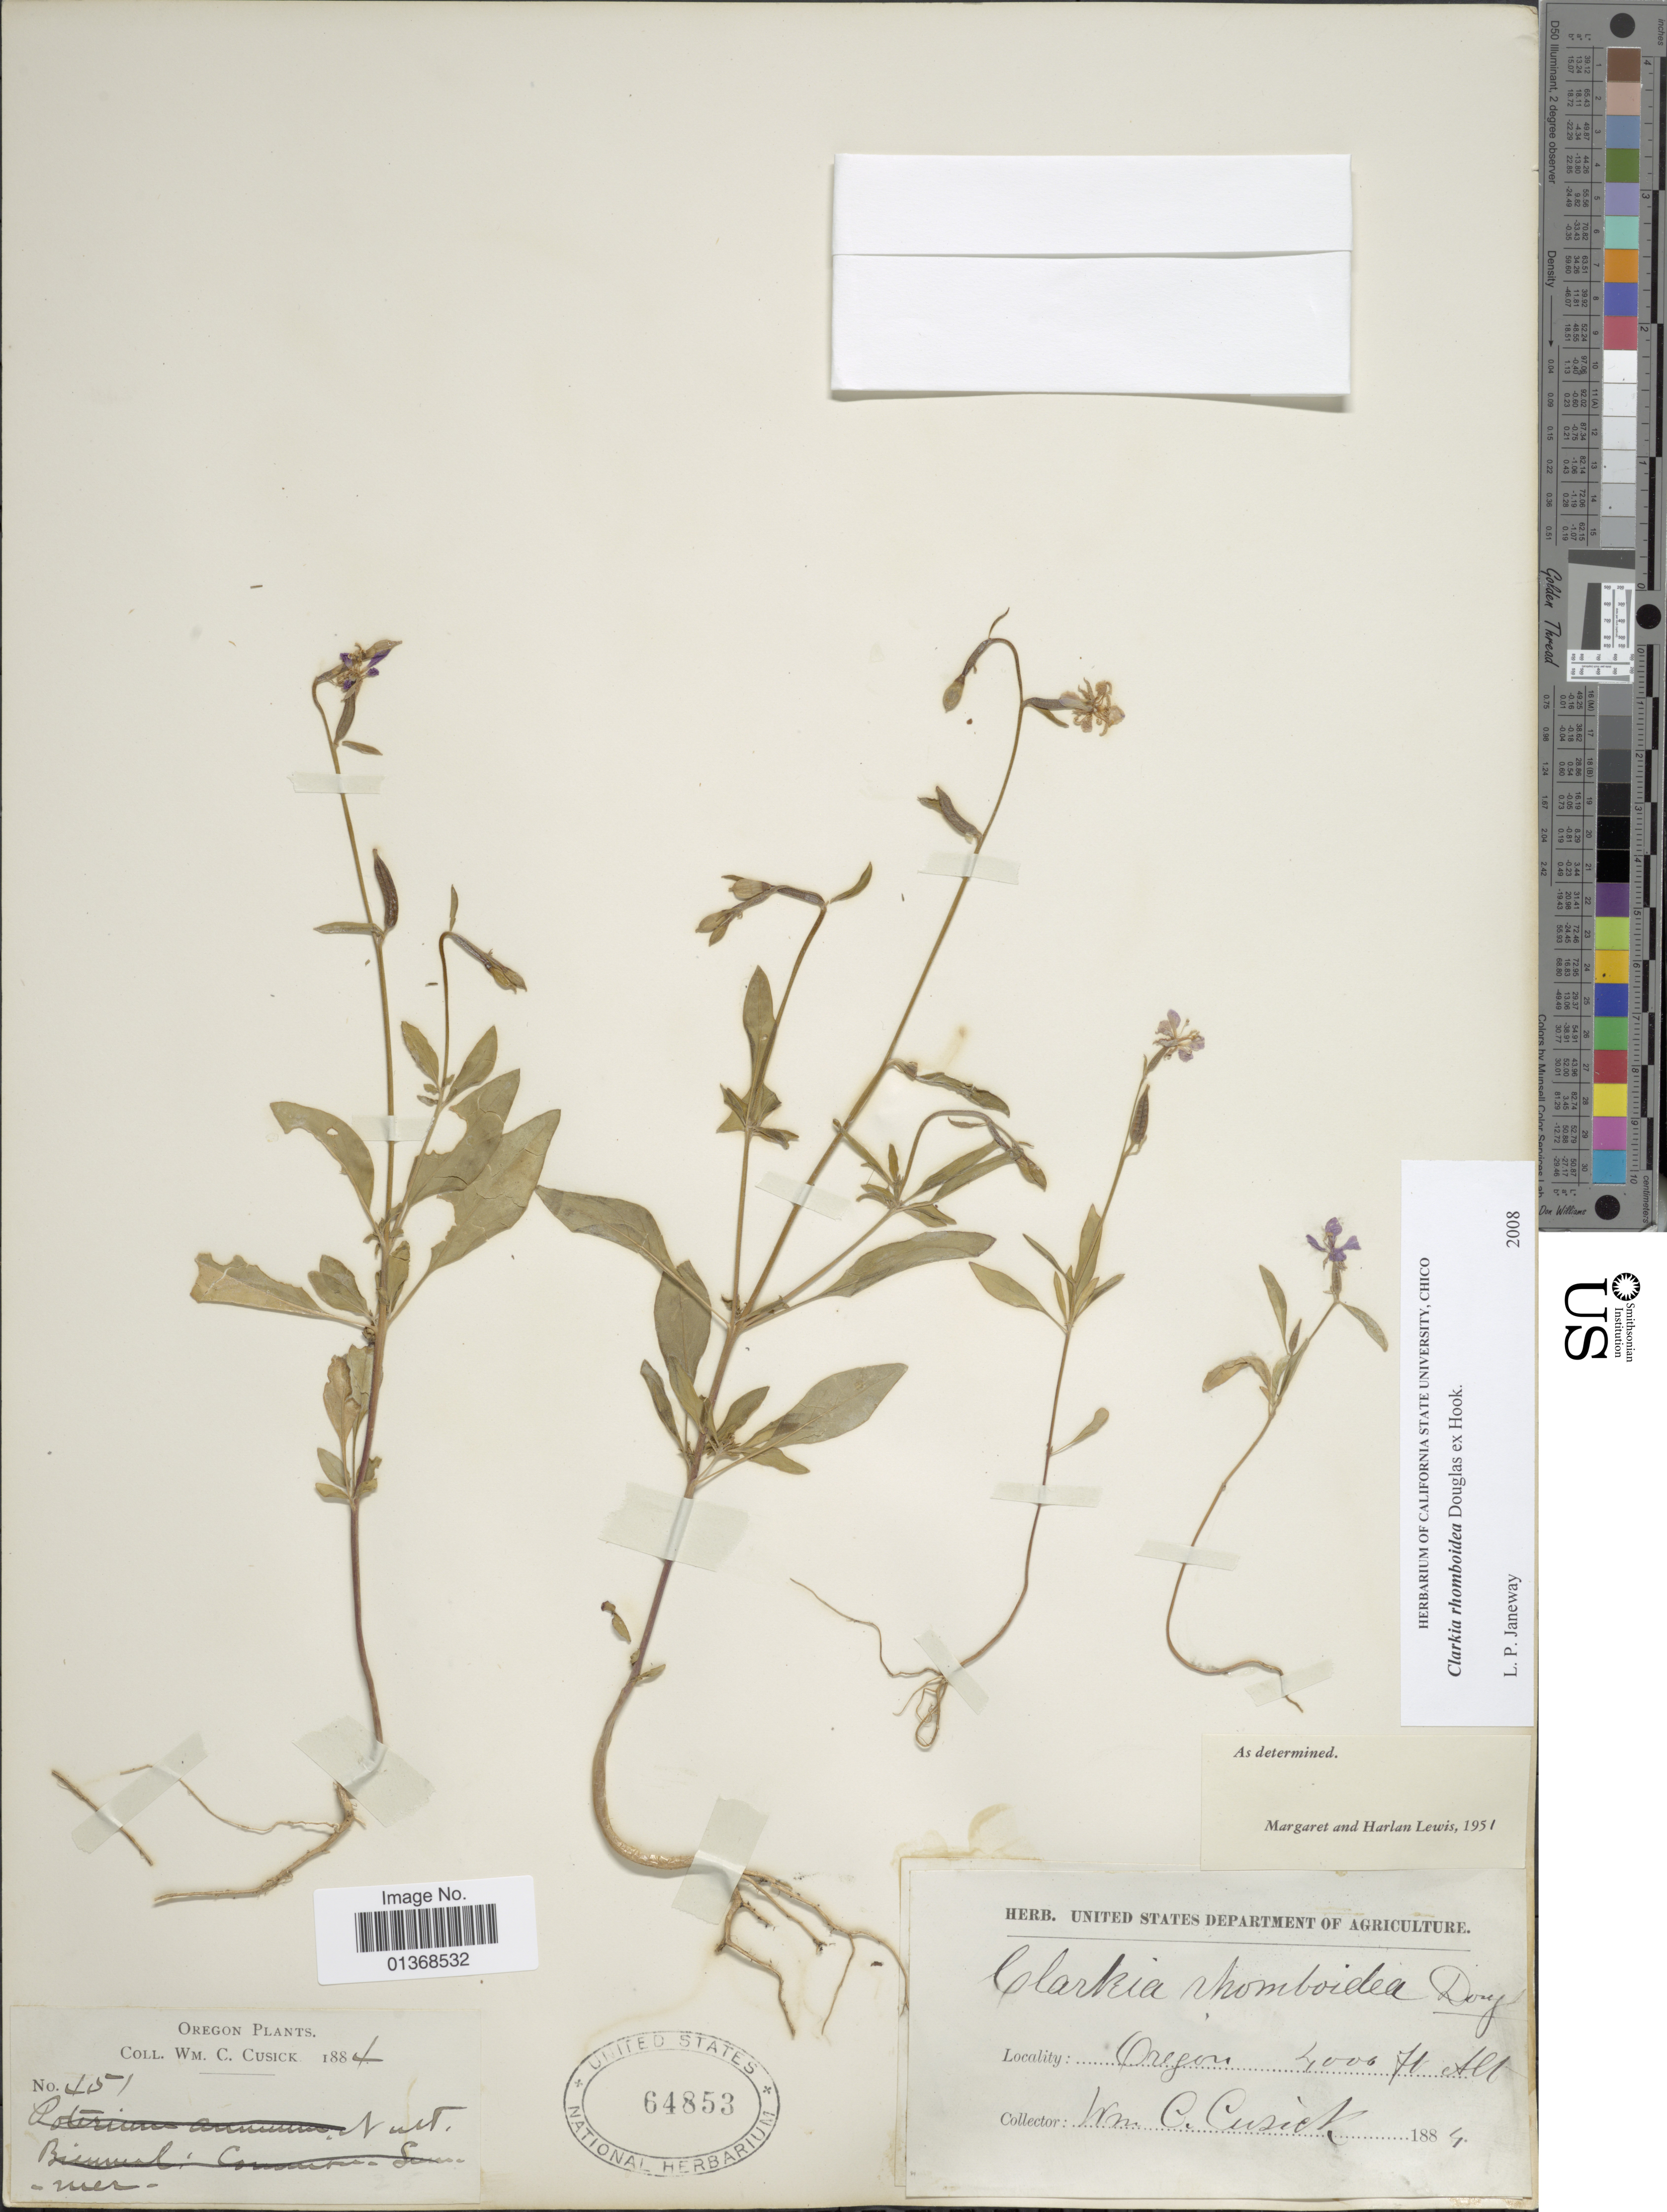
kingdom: Plantae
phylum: Tracheophyta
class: Magnoliopsida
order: Myrtales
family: Onagraceae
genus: Clarkia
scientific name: Clarkia rhomboidea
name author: Douglas ex Hook.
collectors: W. C. Cusick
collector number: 451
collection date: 1884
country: United States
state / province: Oregon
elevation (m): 1219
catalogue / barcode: US 64853